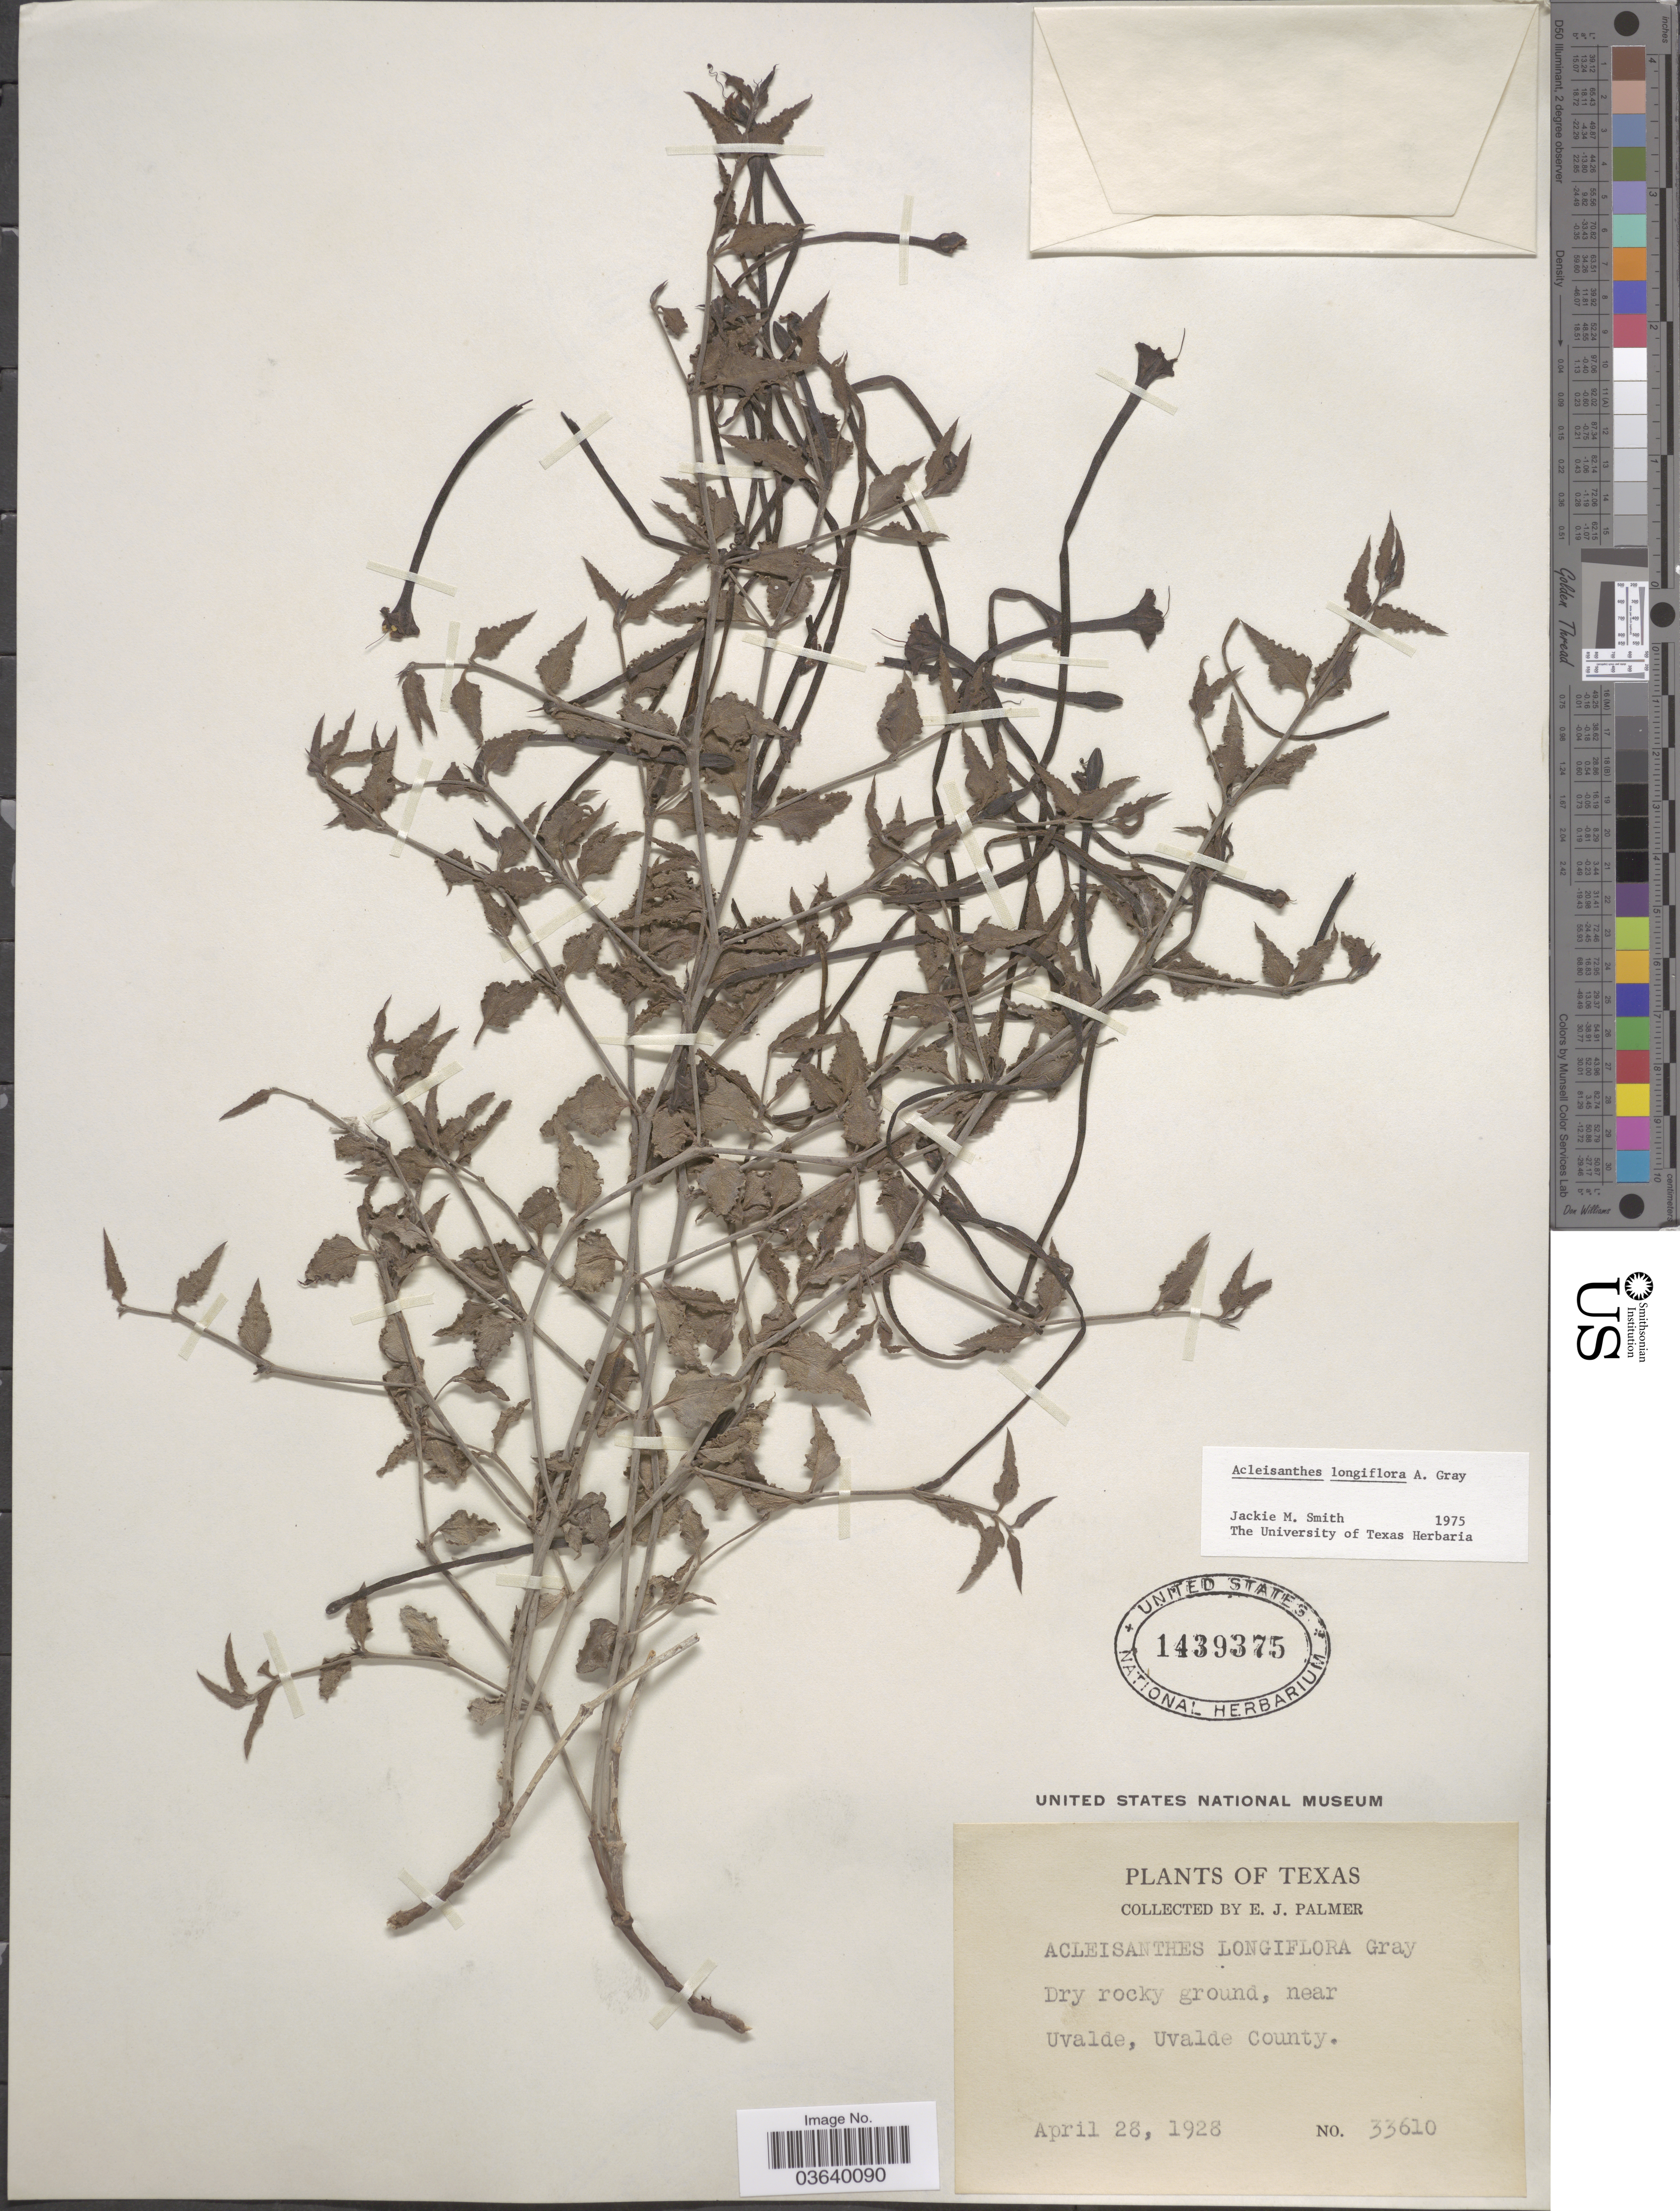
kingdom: Plantae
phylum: Tracheophyta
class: Magnoliopsida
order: Caryophyllales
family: Nyctaginaceae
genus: Acleisanthes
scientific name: Acleisanthes longiflora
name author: A. Gray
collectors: E. J. Palmer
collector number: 33610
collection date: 1928-04-28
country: United States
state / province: Texas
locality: Uvalde, Uvalde County.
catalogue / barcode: US 1439375